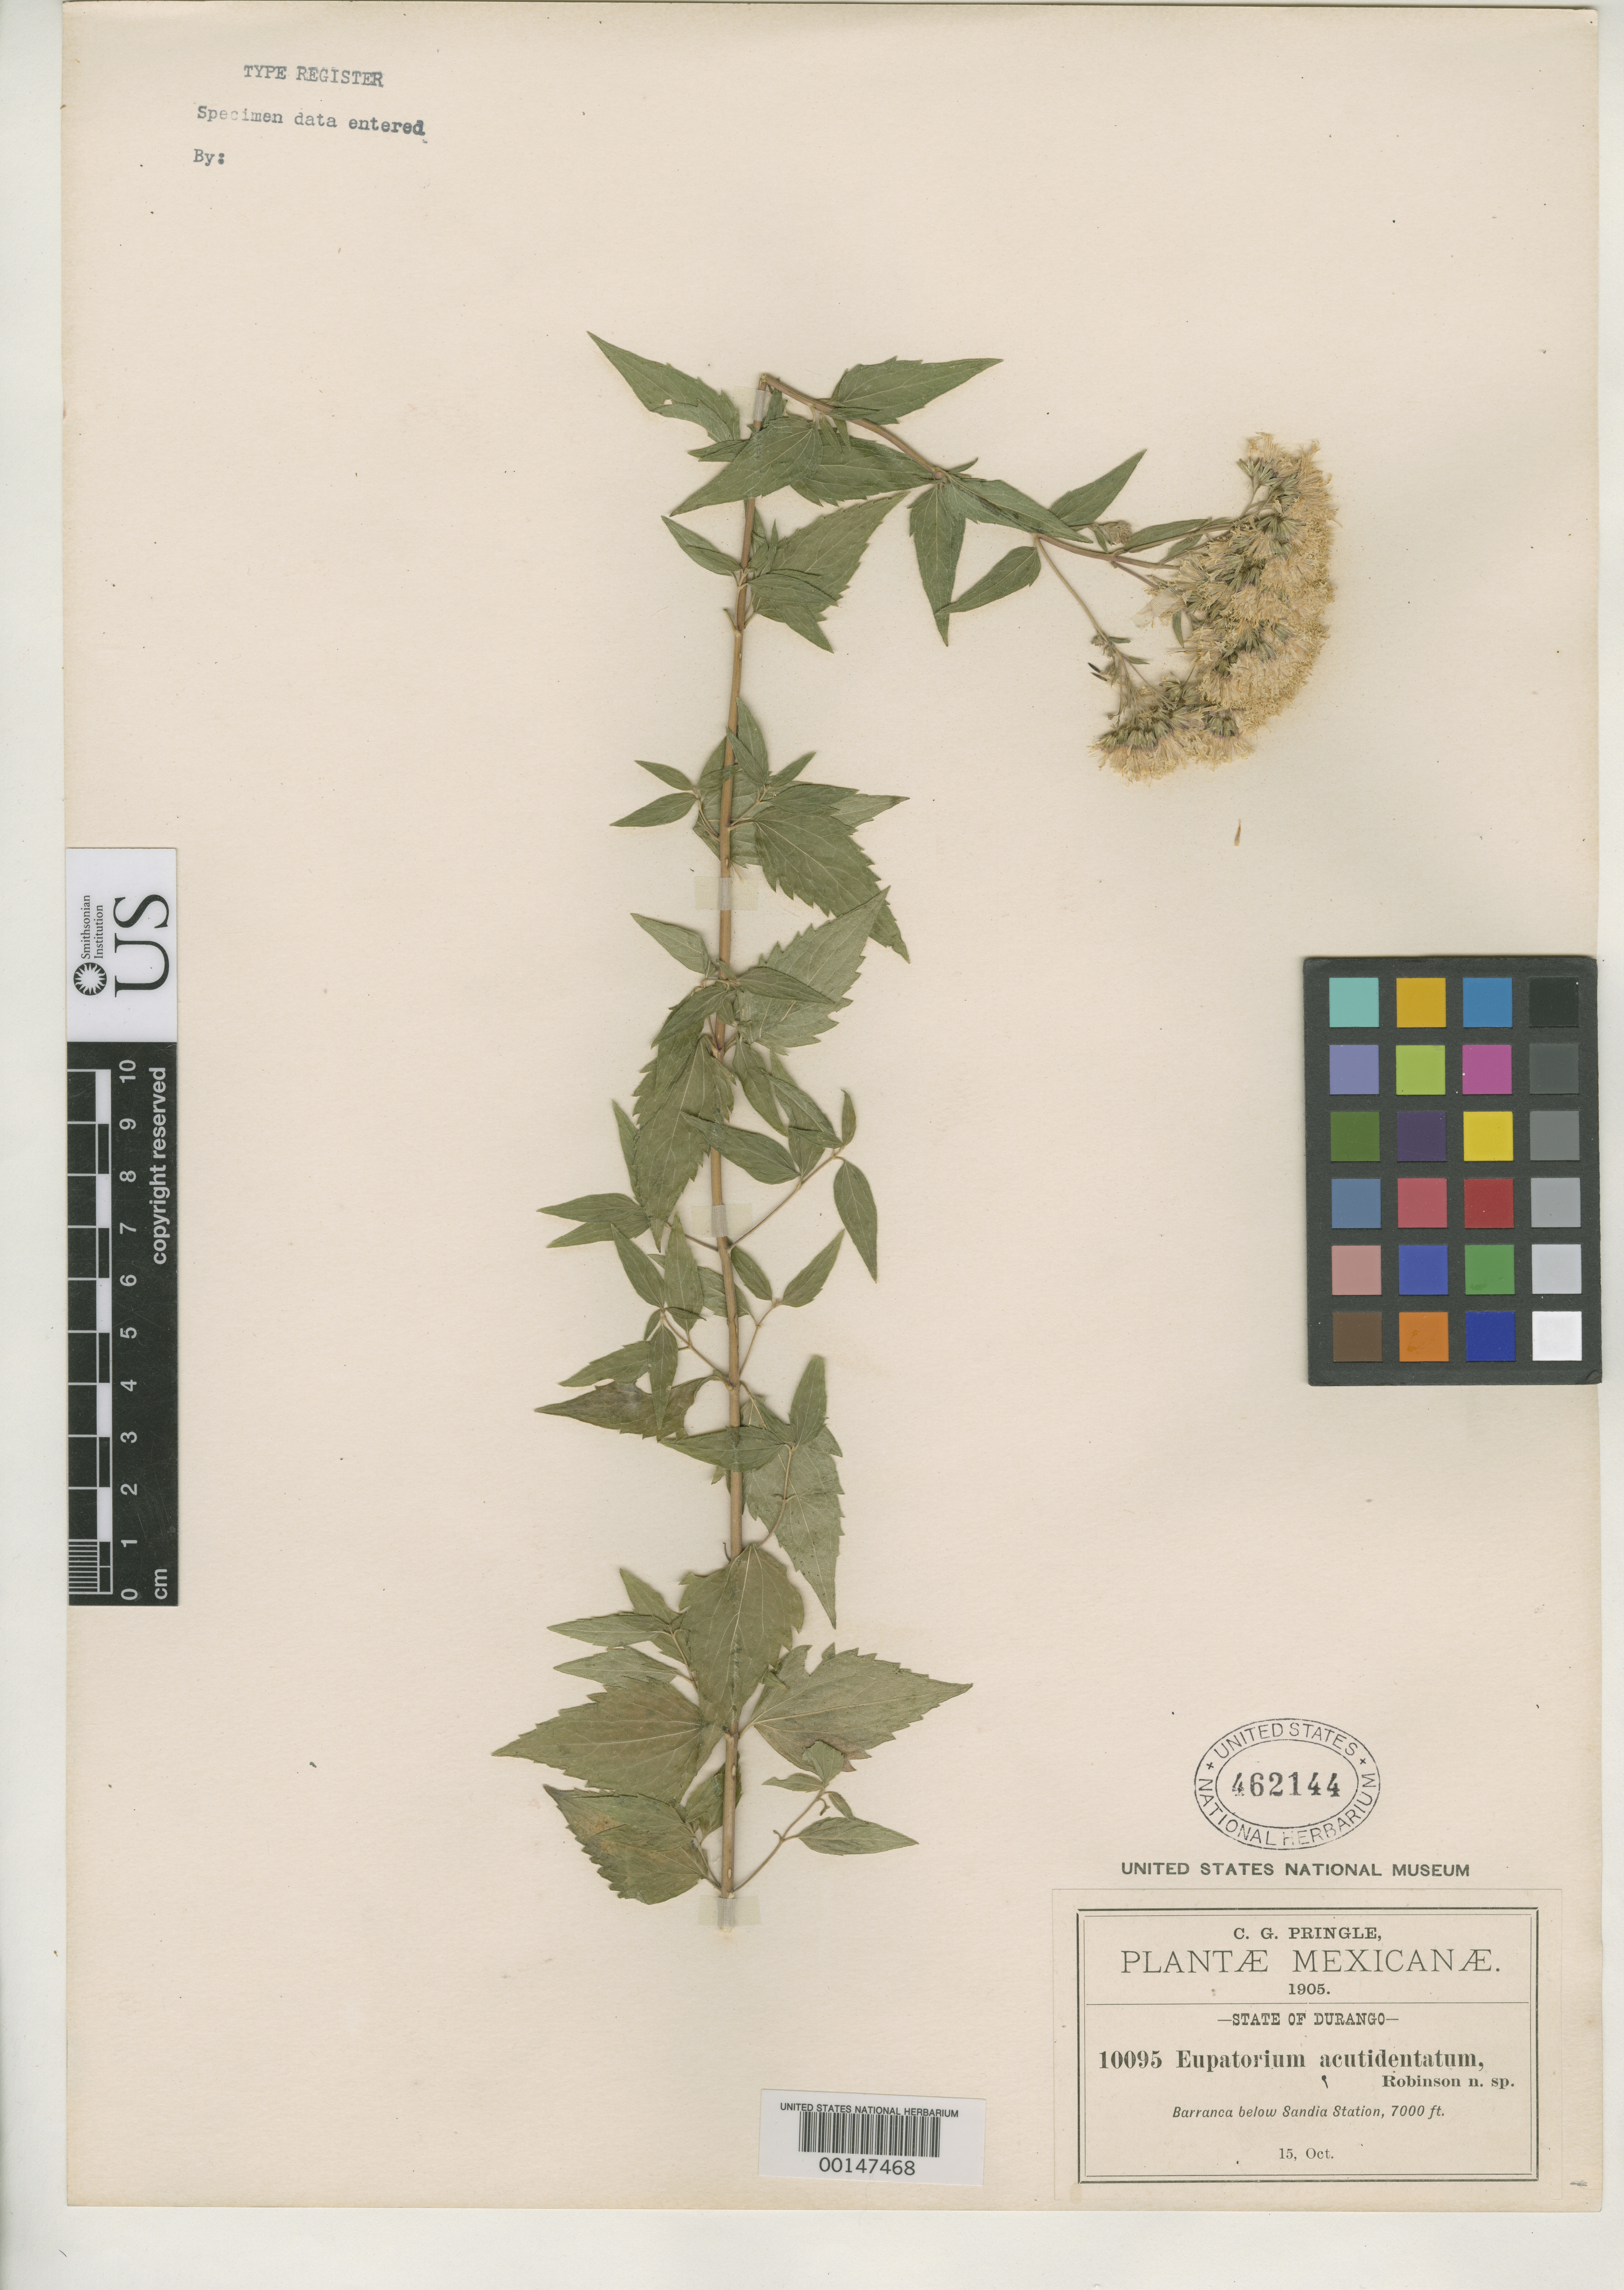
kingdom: Plantae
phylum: Tracheophyta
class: Magnoliopsida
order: Asterales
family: Asteraceae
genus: Eupatorium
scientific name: Eupatorium acutidentatum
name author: B.L. Rob.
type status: Isotype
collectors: C. G. Pringle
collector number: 10095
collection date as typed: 15 Oct 1905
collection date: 1905-10-15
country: Mexico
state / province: Durango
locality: Sandia station.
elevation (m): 2135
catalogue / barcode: US 462144